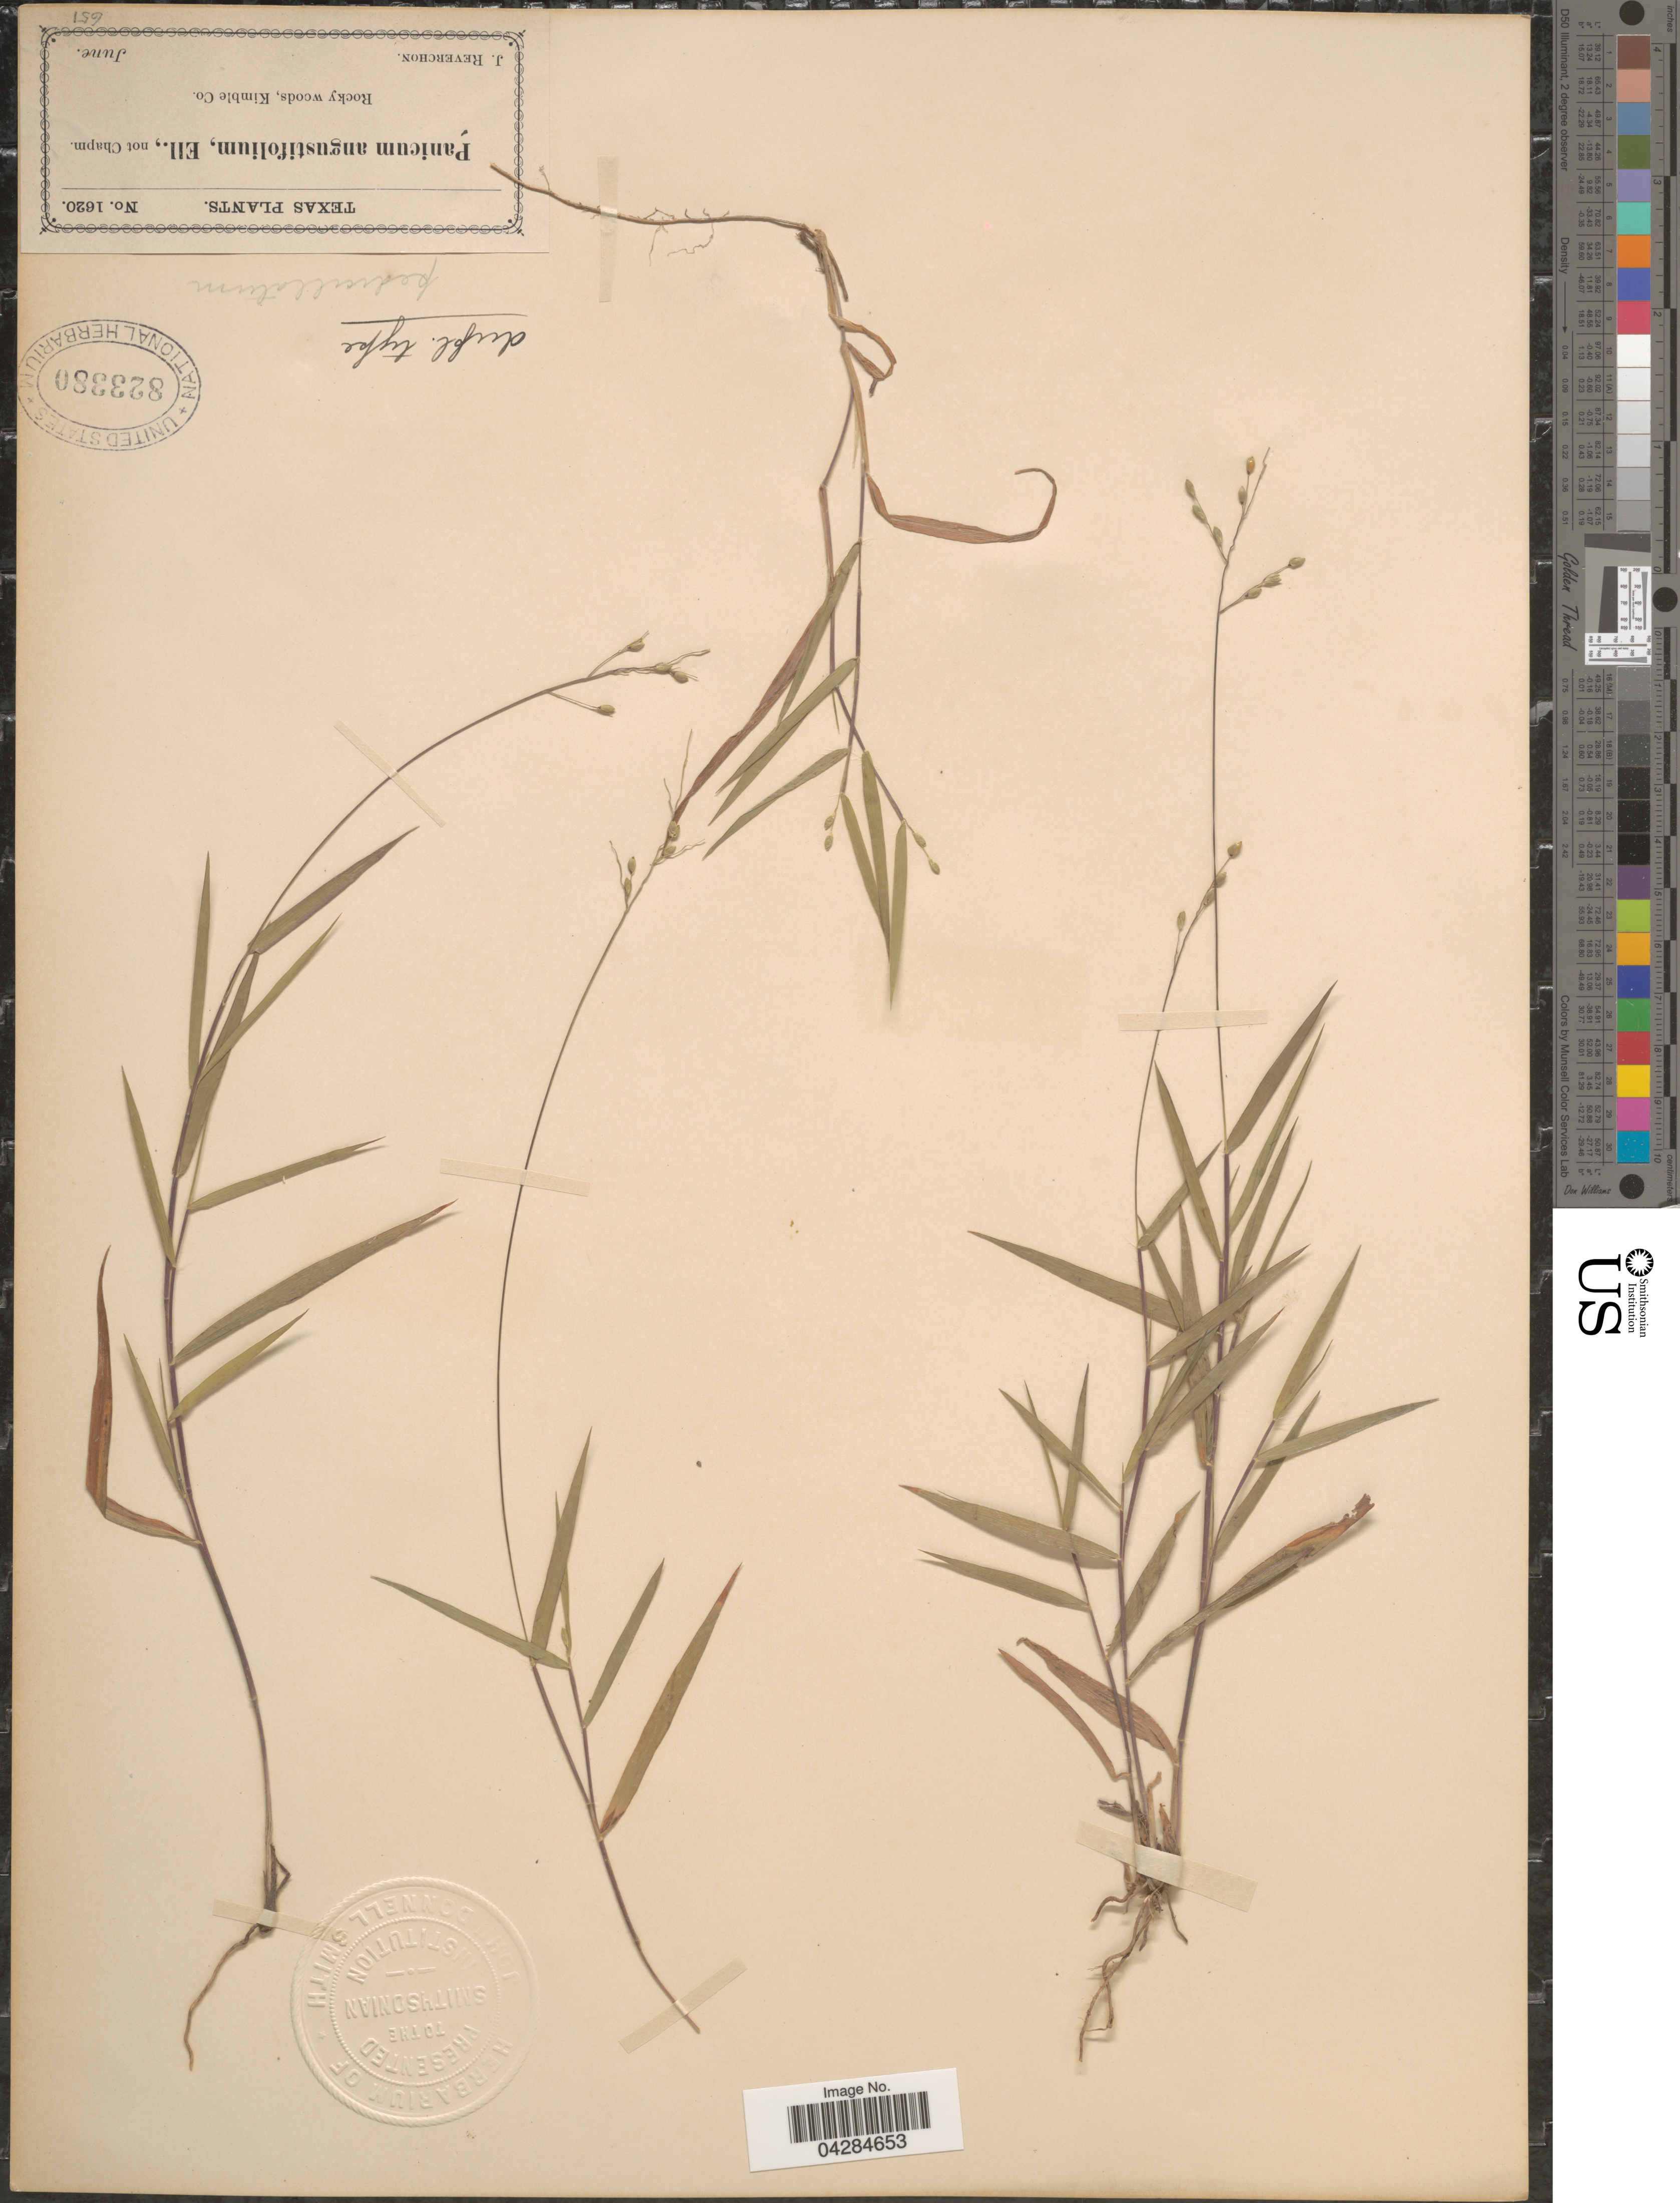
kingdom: Plantae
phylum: Tracheophyta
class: Liliopsida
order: Poales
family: Poaceae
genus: Dichanthelium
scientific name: Dichanthelium pedicellatum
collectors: J. Reverchon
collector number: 1620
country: United States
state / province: Texas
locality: Rocky woods, Kimble Co.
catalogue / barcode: US 823380